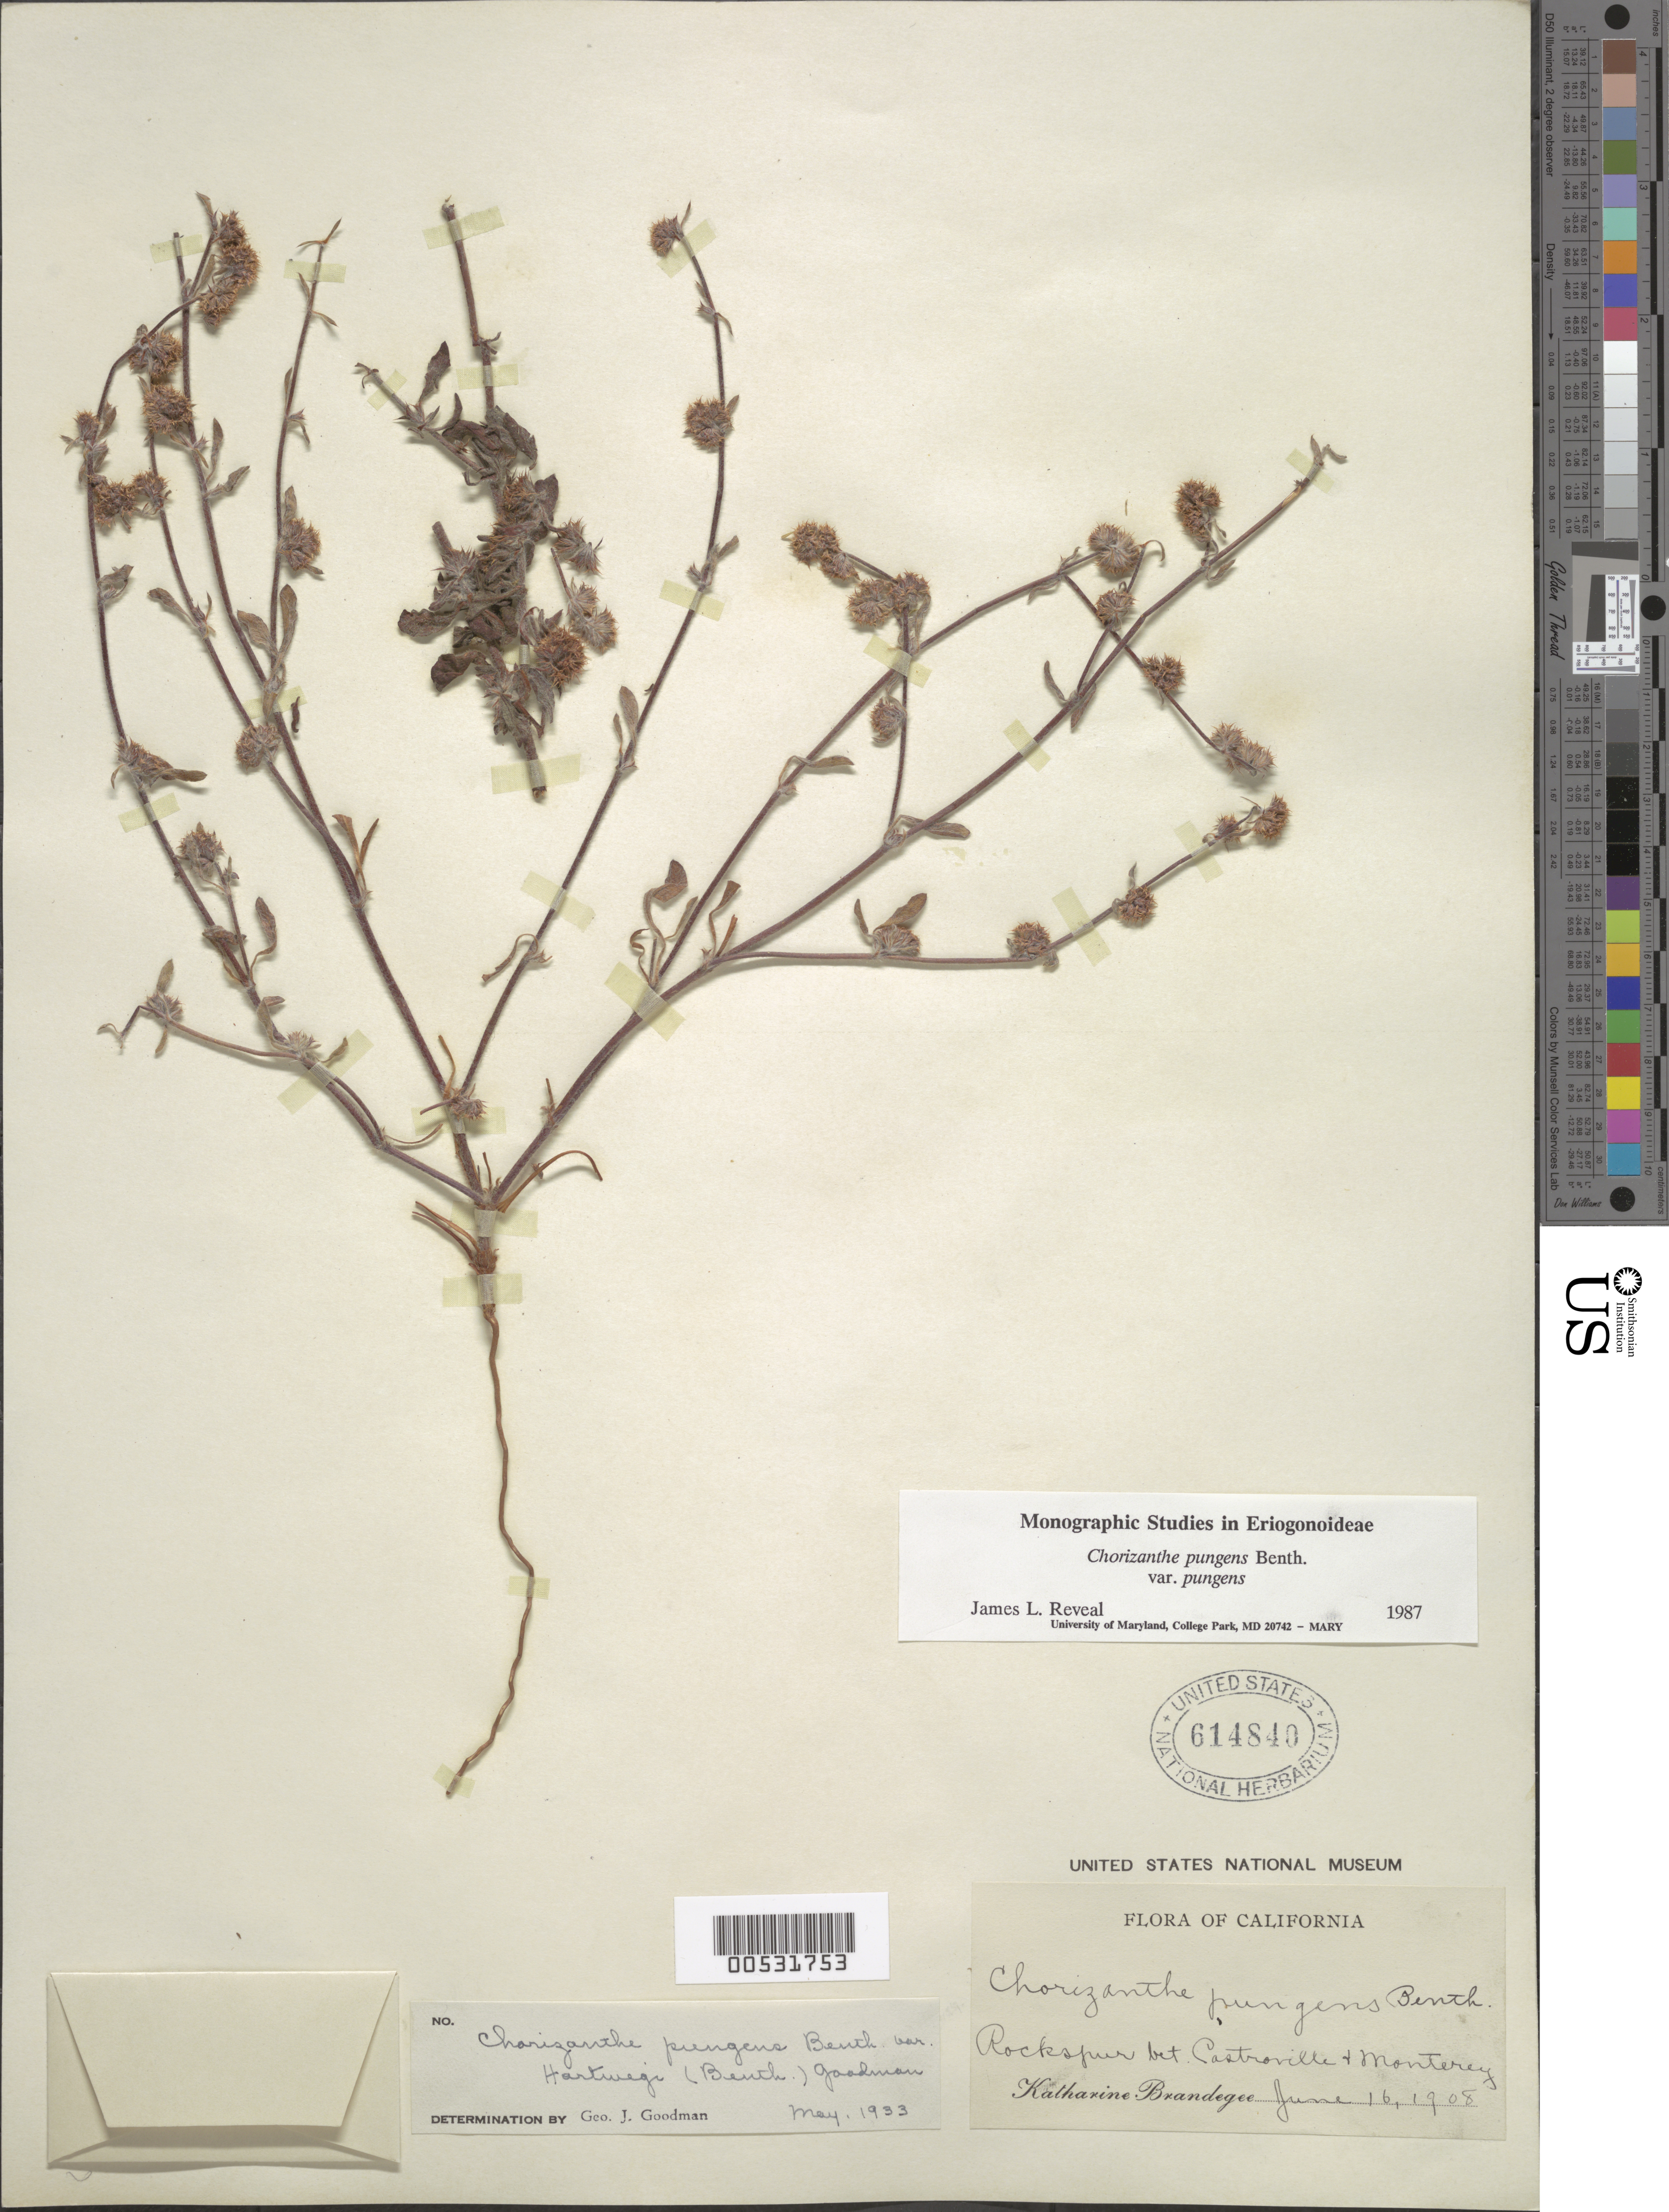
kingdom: Plantae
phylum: Tracheophyta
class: Magnoliopsida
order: Caryophyllales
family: Polygonaceae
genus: Chorizanthe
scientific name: Chorizanthe pungens var. pungens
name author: Benth.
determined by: Reveal, J. L.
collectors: M. K. Brandegee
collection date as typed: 16 Jun 1908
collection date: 1908-06-16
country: United States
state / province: California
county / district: Monterey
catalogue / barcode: US 614840